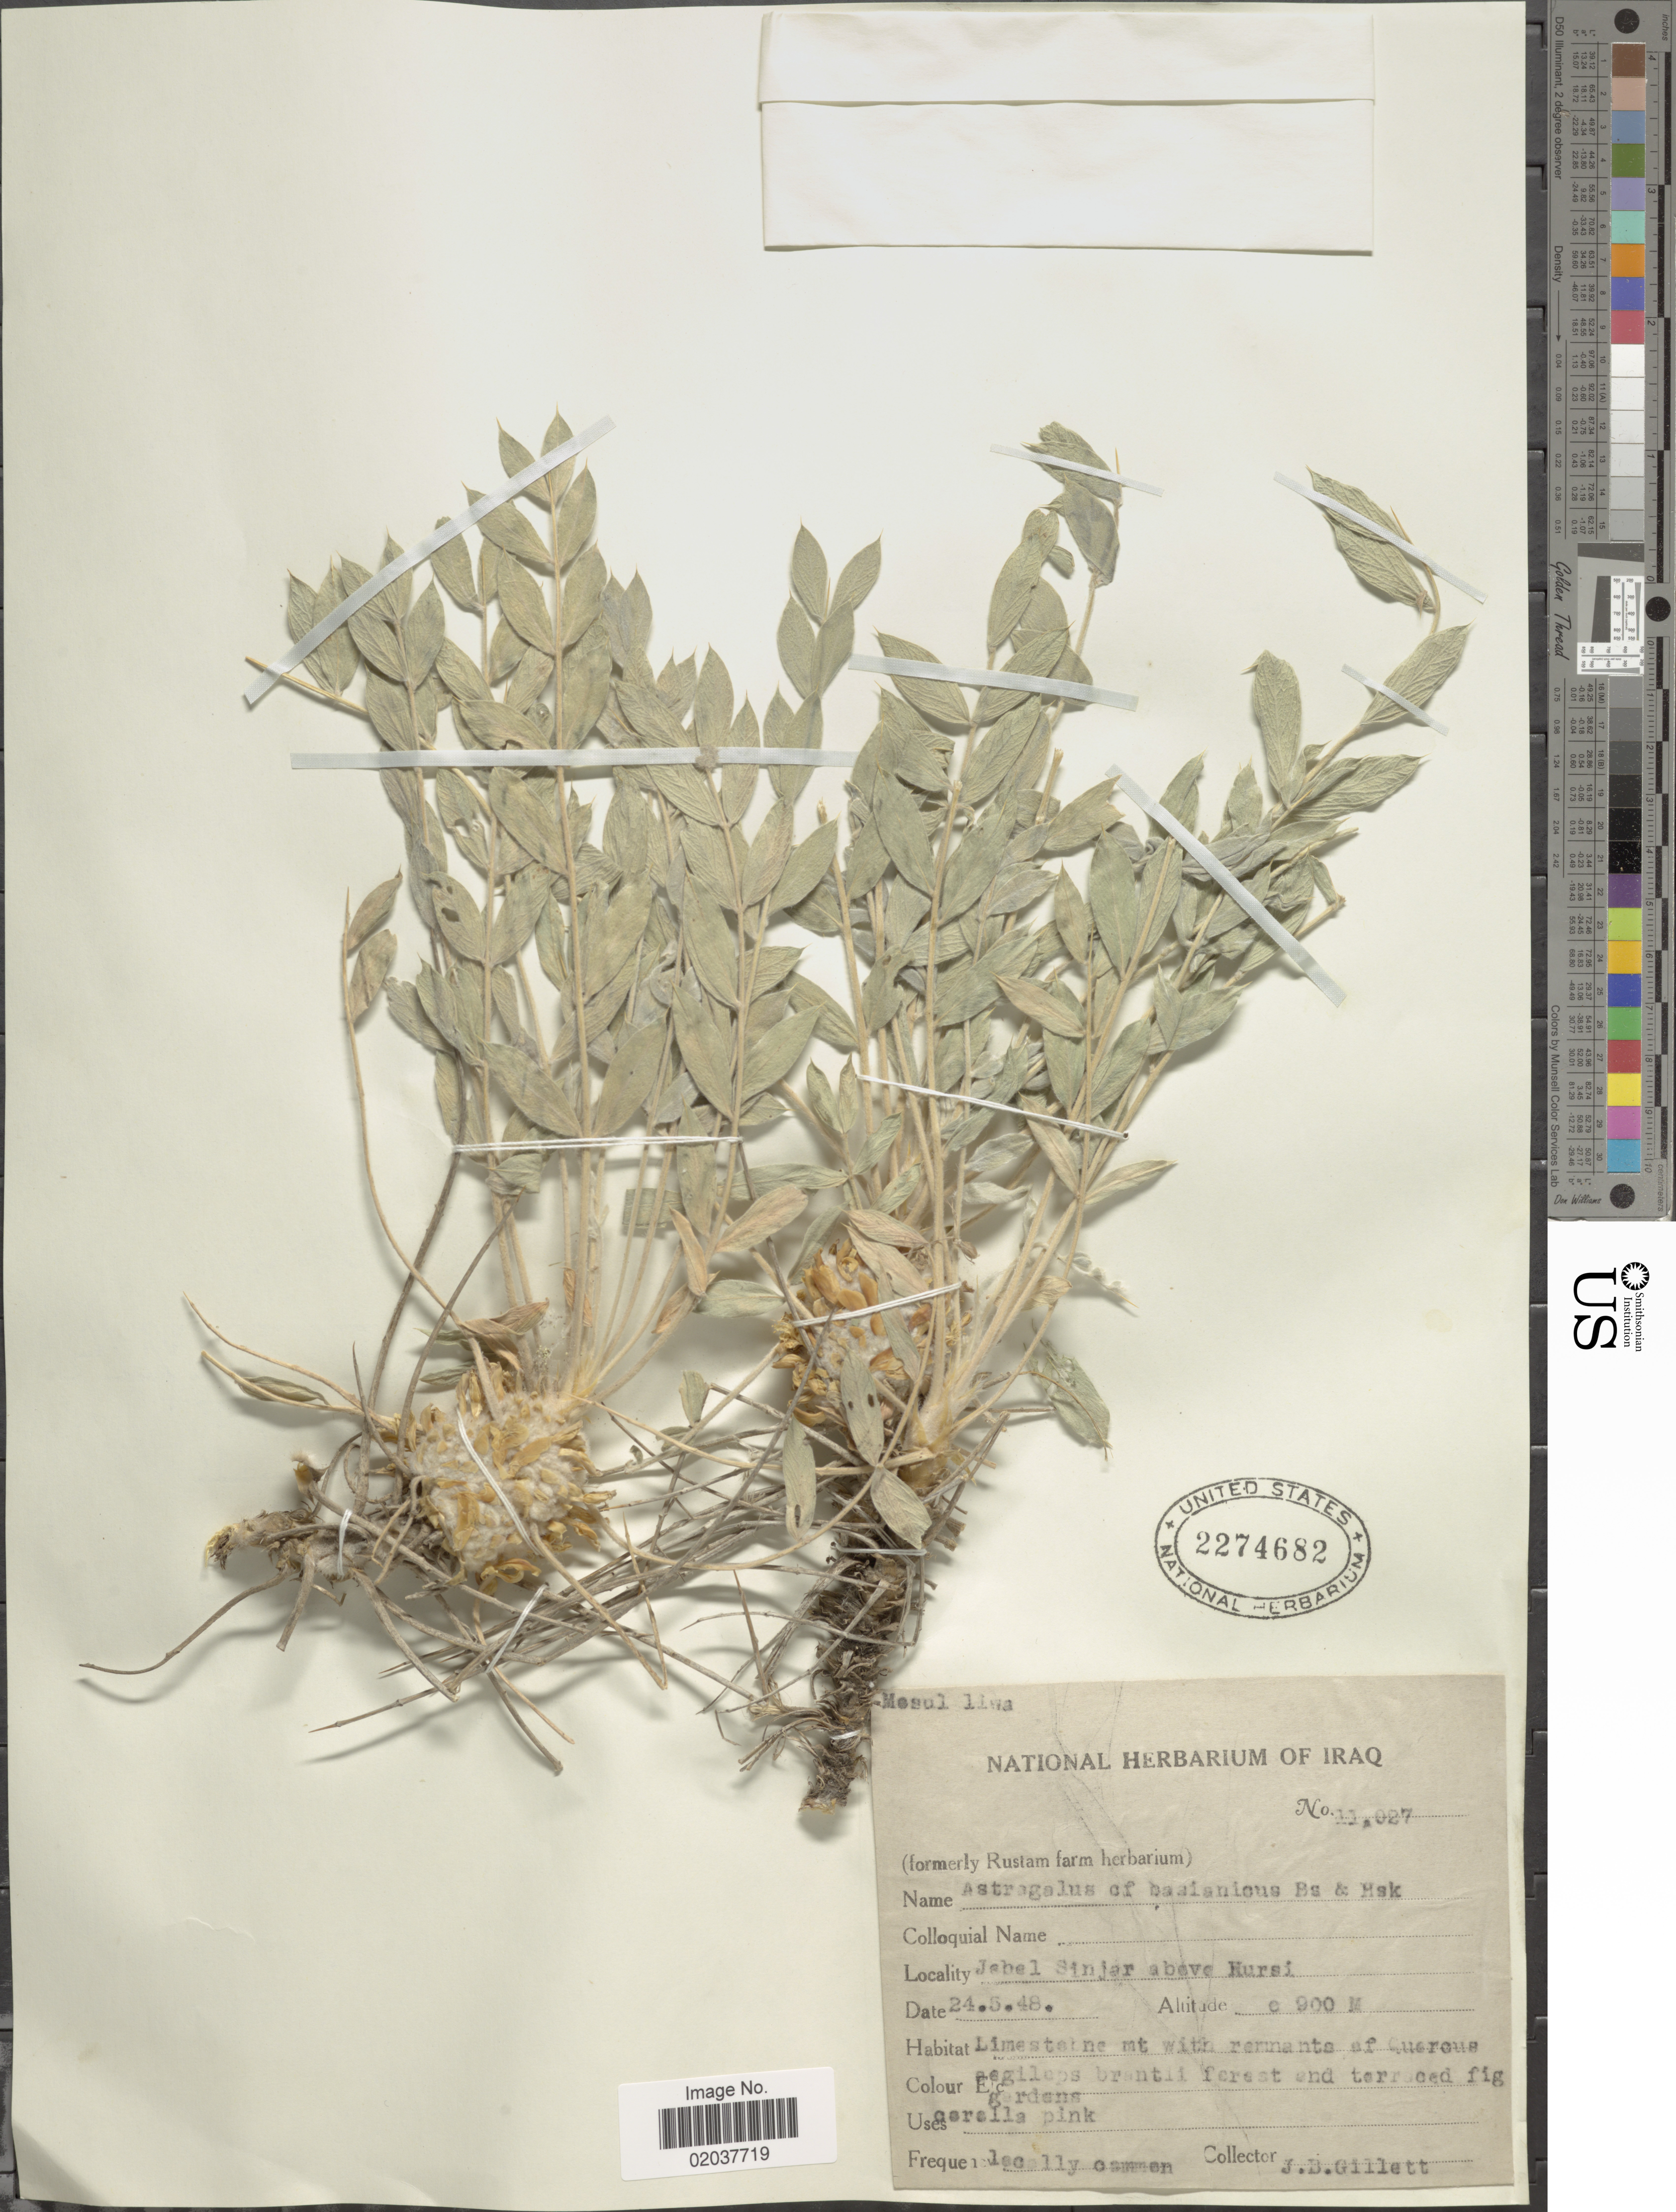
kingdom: Plantae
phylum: Tracheophyta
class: Magnoliopsida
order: Fabales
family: Fabaceae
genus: Astragalus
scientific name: Astragalus basianicus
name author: Boiss. & Hausskn.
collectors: J. B. Gillett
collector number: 11027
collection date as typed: Transcribed d/m/y: 24/5/48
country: Iraq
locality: Jebel Sinjar above Hursi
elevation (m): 900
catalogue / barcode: US 2274682